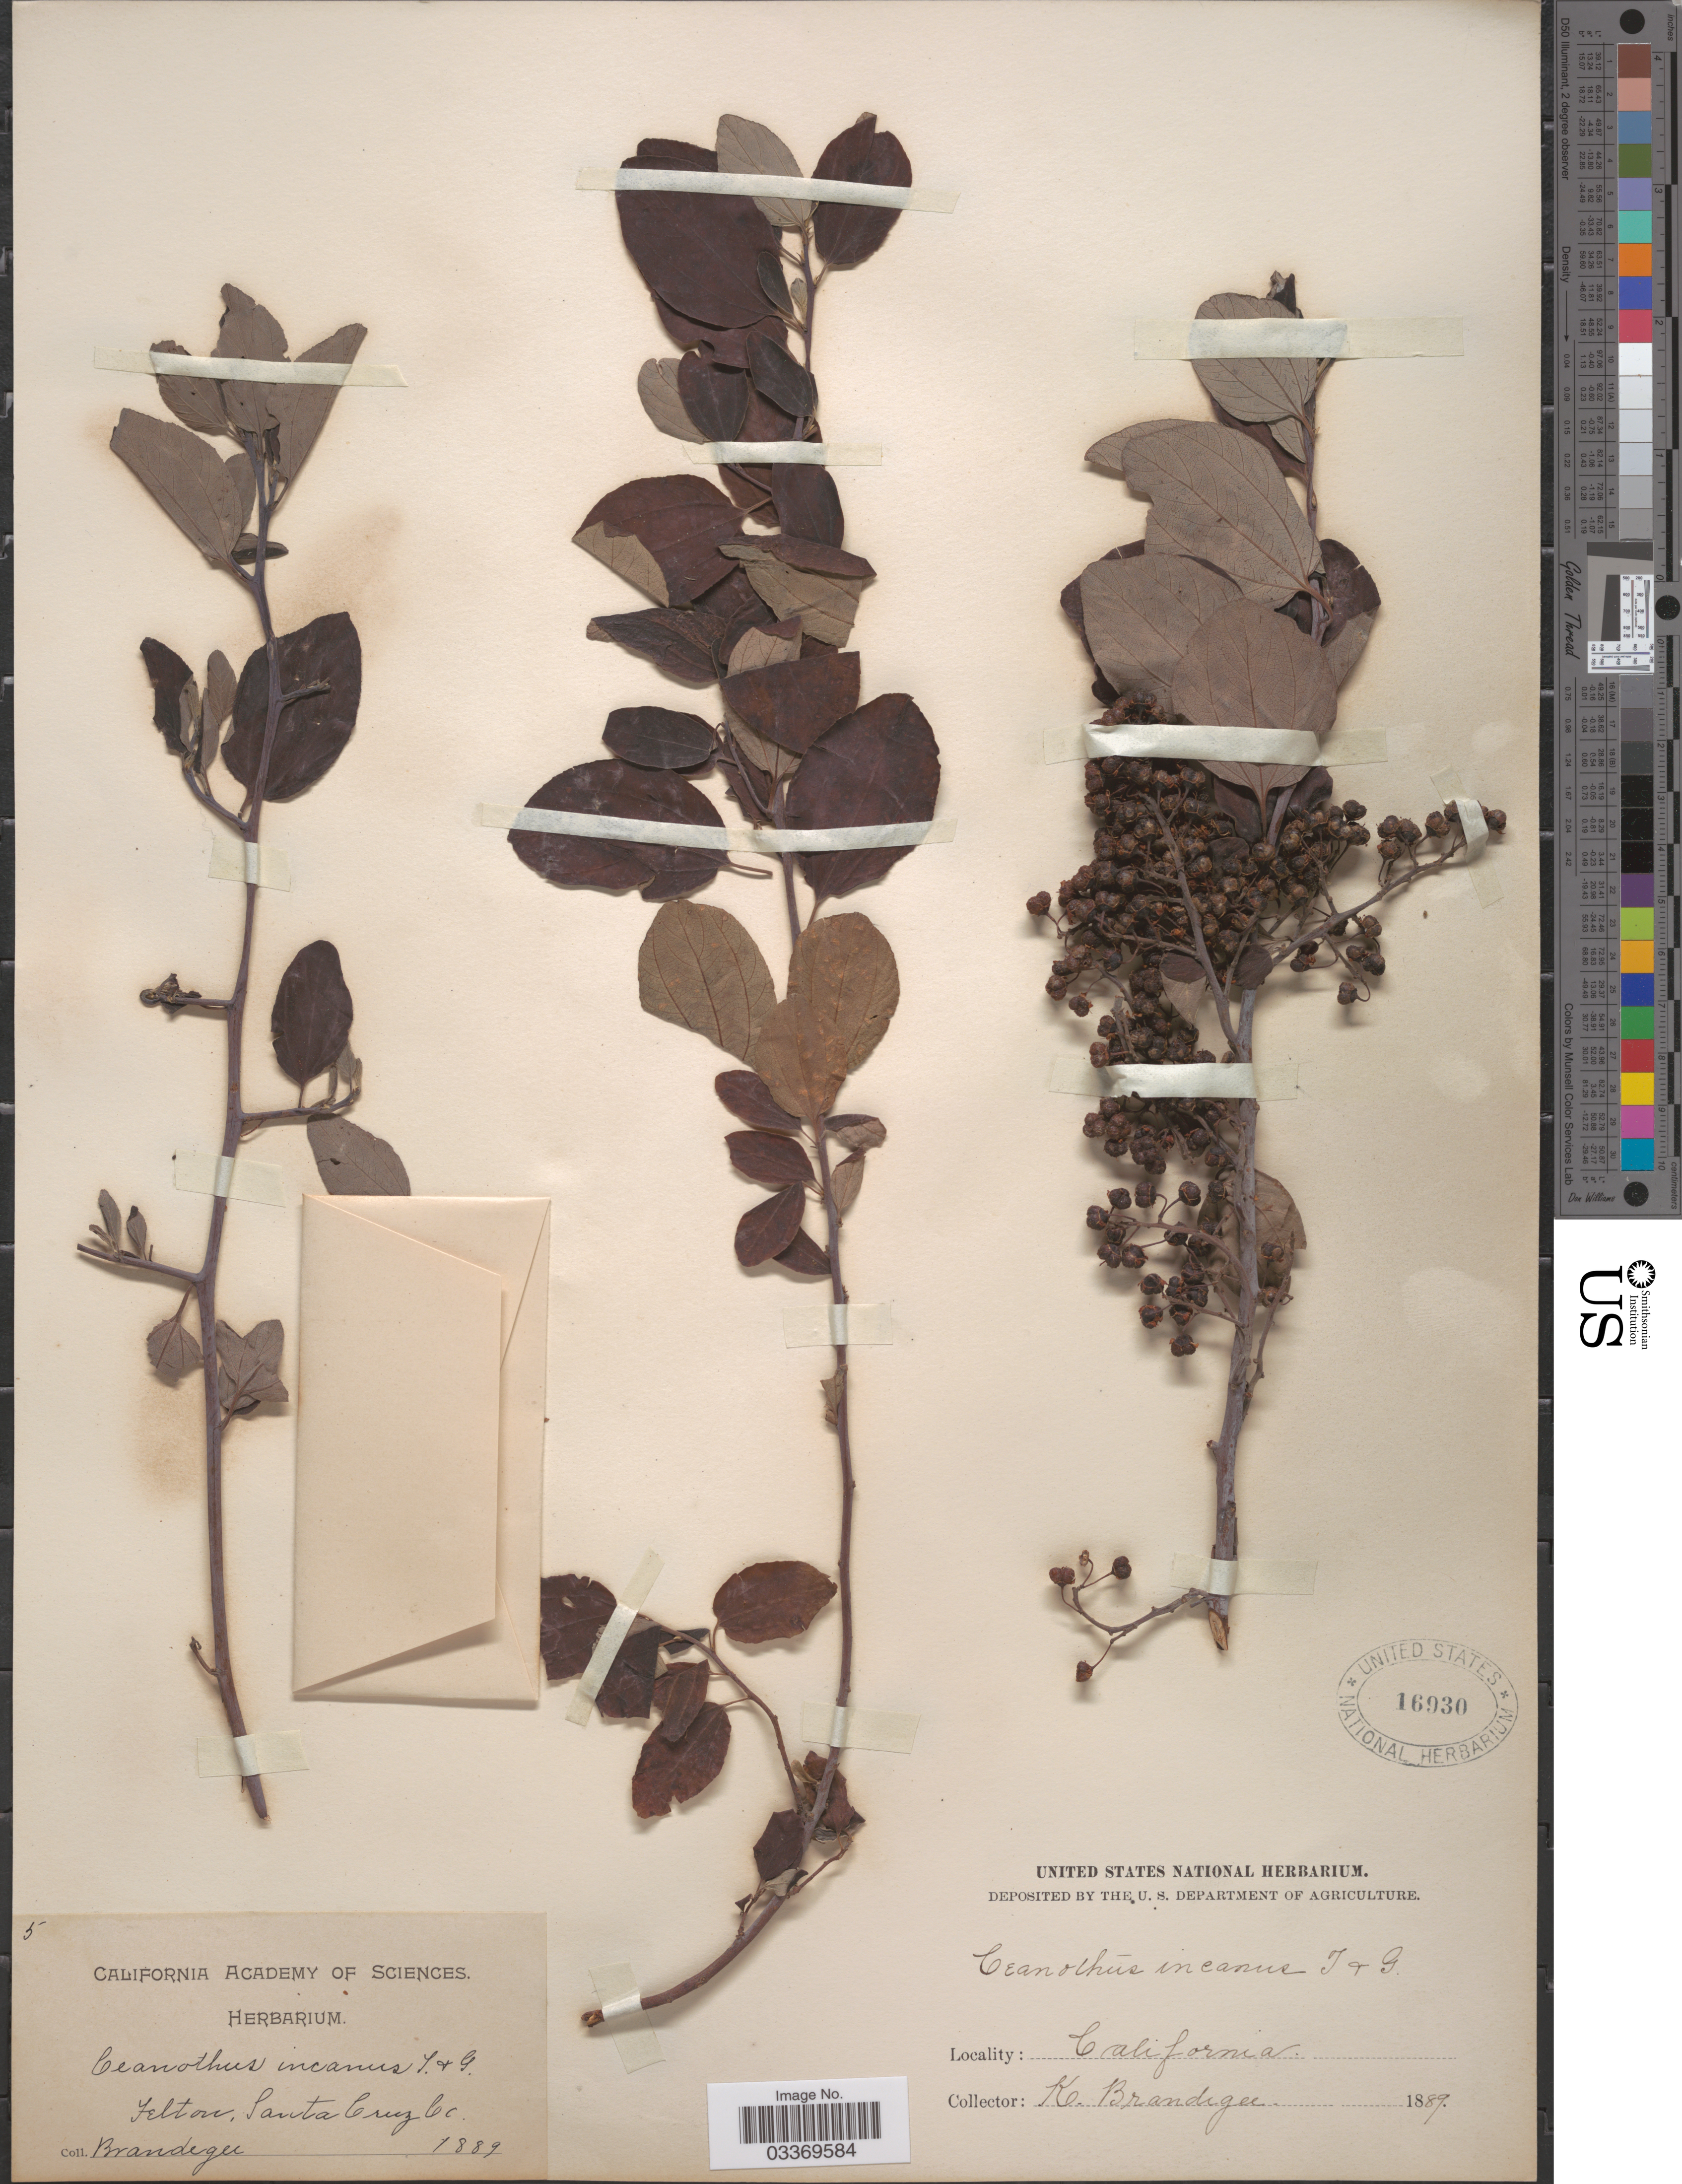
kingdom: Plantae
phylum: Tracheophyta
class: Magnoliopsida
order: Rosales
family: Rhamnaceae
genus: Ceanothus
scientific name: Ceanothus incanus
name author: Torr. & A. Gray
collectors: K. Brandegee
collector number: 5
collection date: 1889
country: United States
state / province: California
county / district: Santa Cruz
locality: Felton, Santa Cruz Co.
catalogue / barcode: US 16930